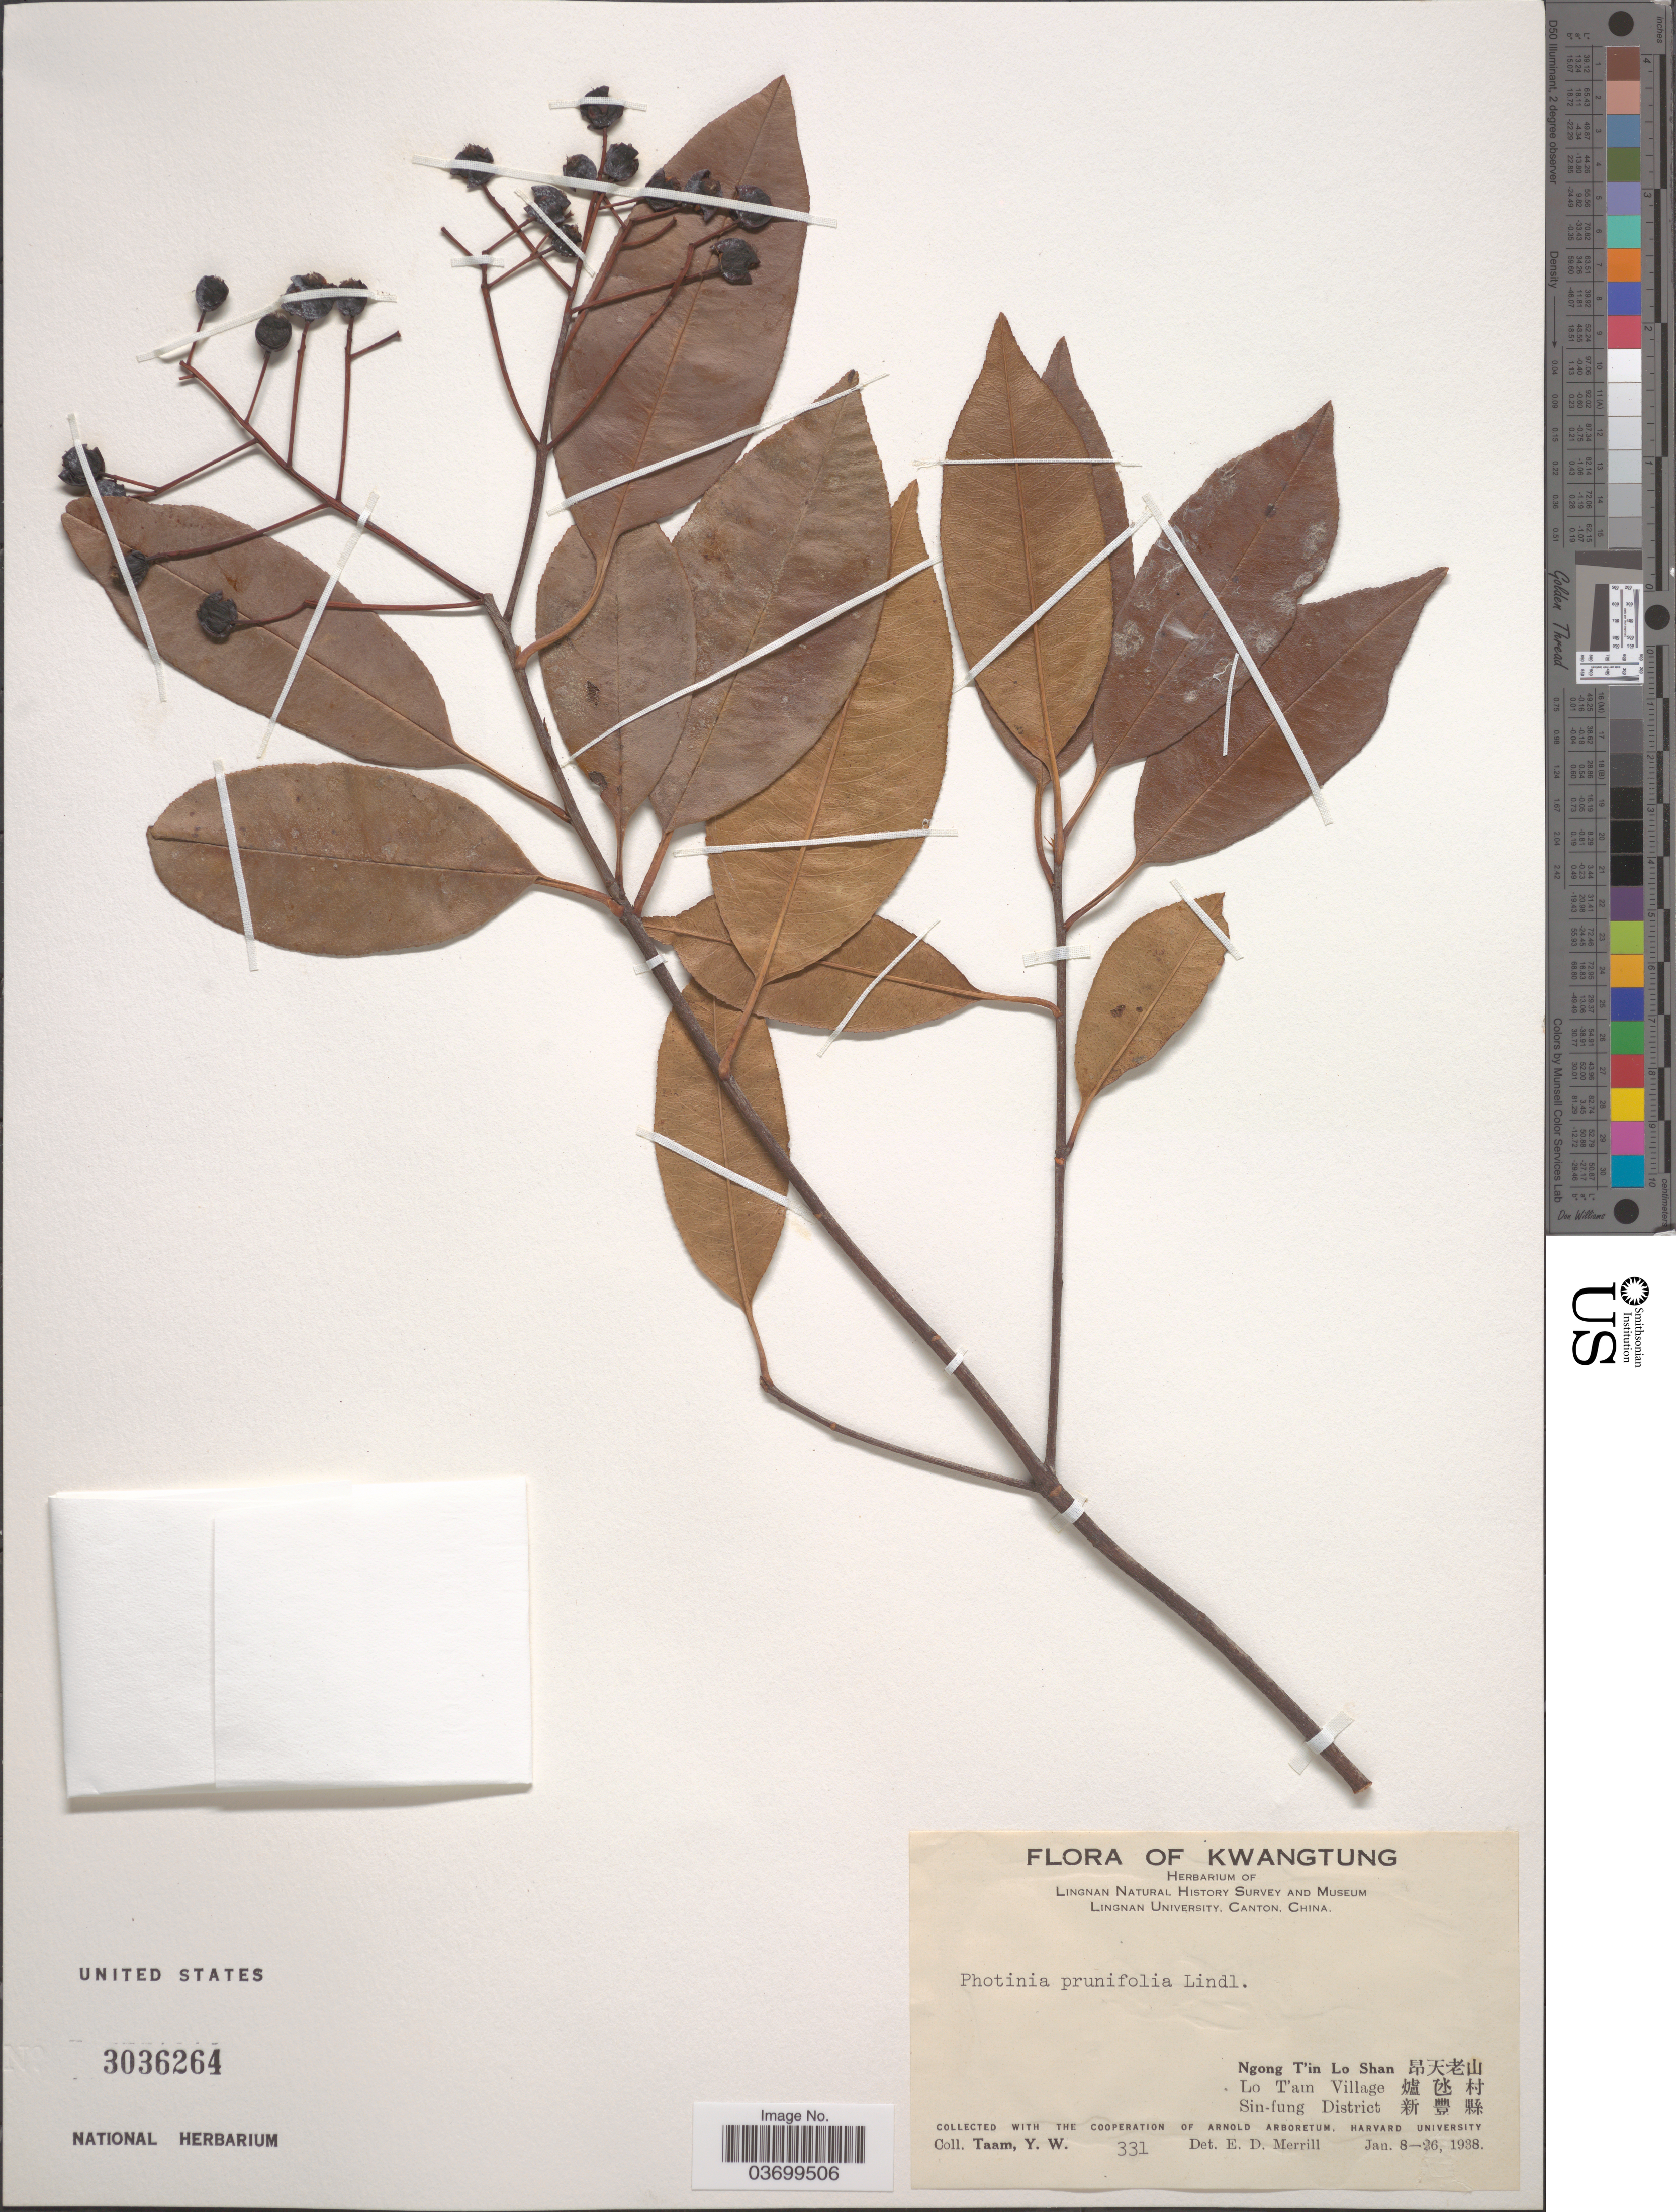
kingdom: Plantae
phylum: Tracheophyta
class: Magnoliopsida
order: Rosales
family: Rosaceae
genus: Photinia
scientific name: Photinia prunifolia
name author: (Hook. & Arn.) Lindl.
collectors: Y. W. Taam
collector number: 331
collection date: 1938-01-08/1938-01-26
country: China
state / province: Guangdong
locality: Kwangtung. Ngong T'in Lo Shan X. Lo T'am Village X. Sin-fung District X.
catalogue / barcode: US 3036264